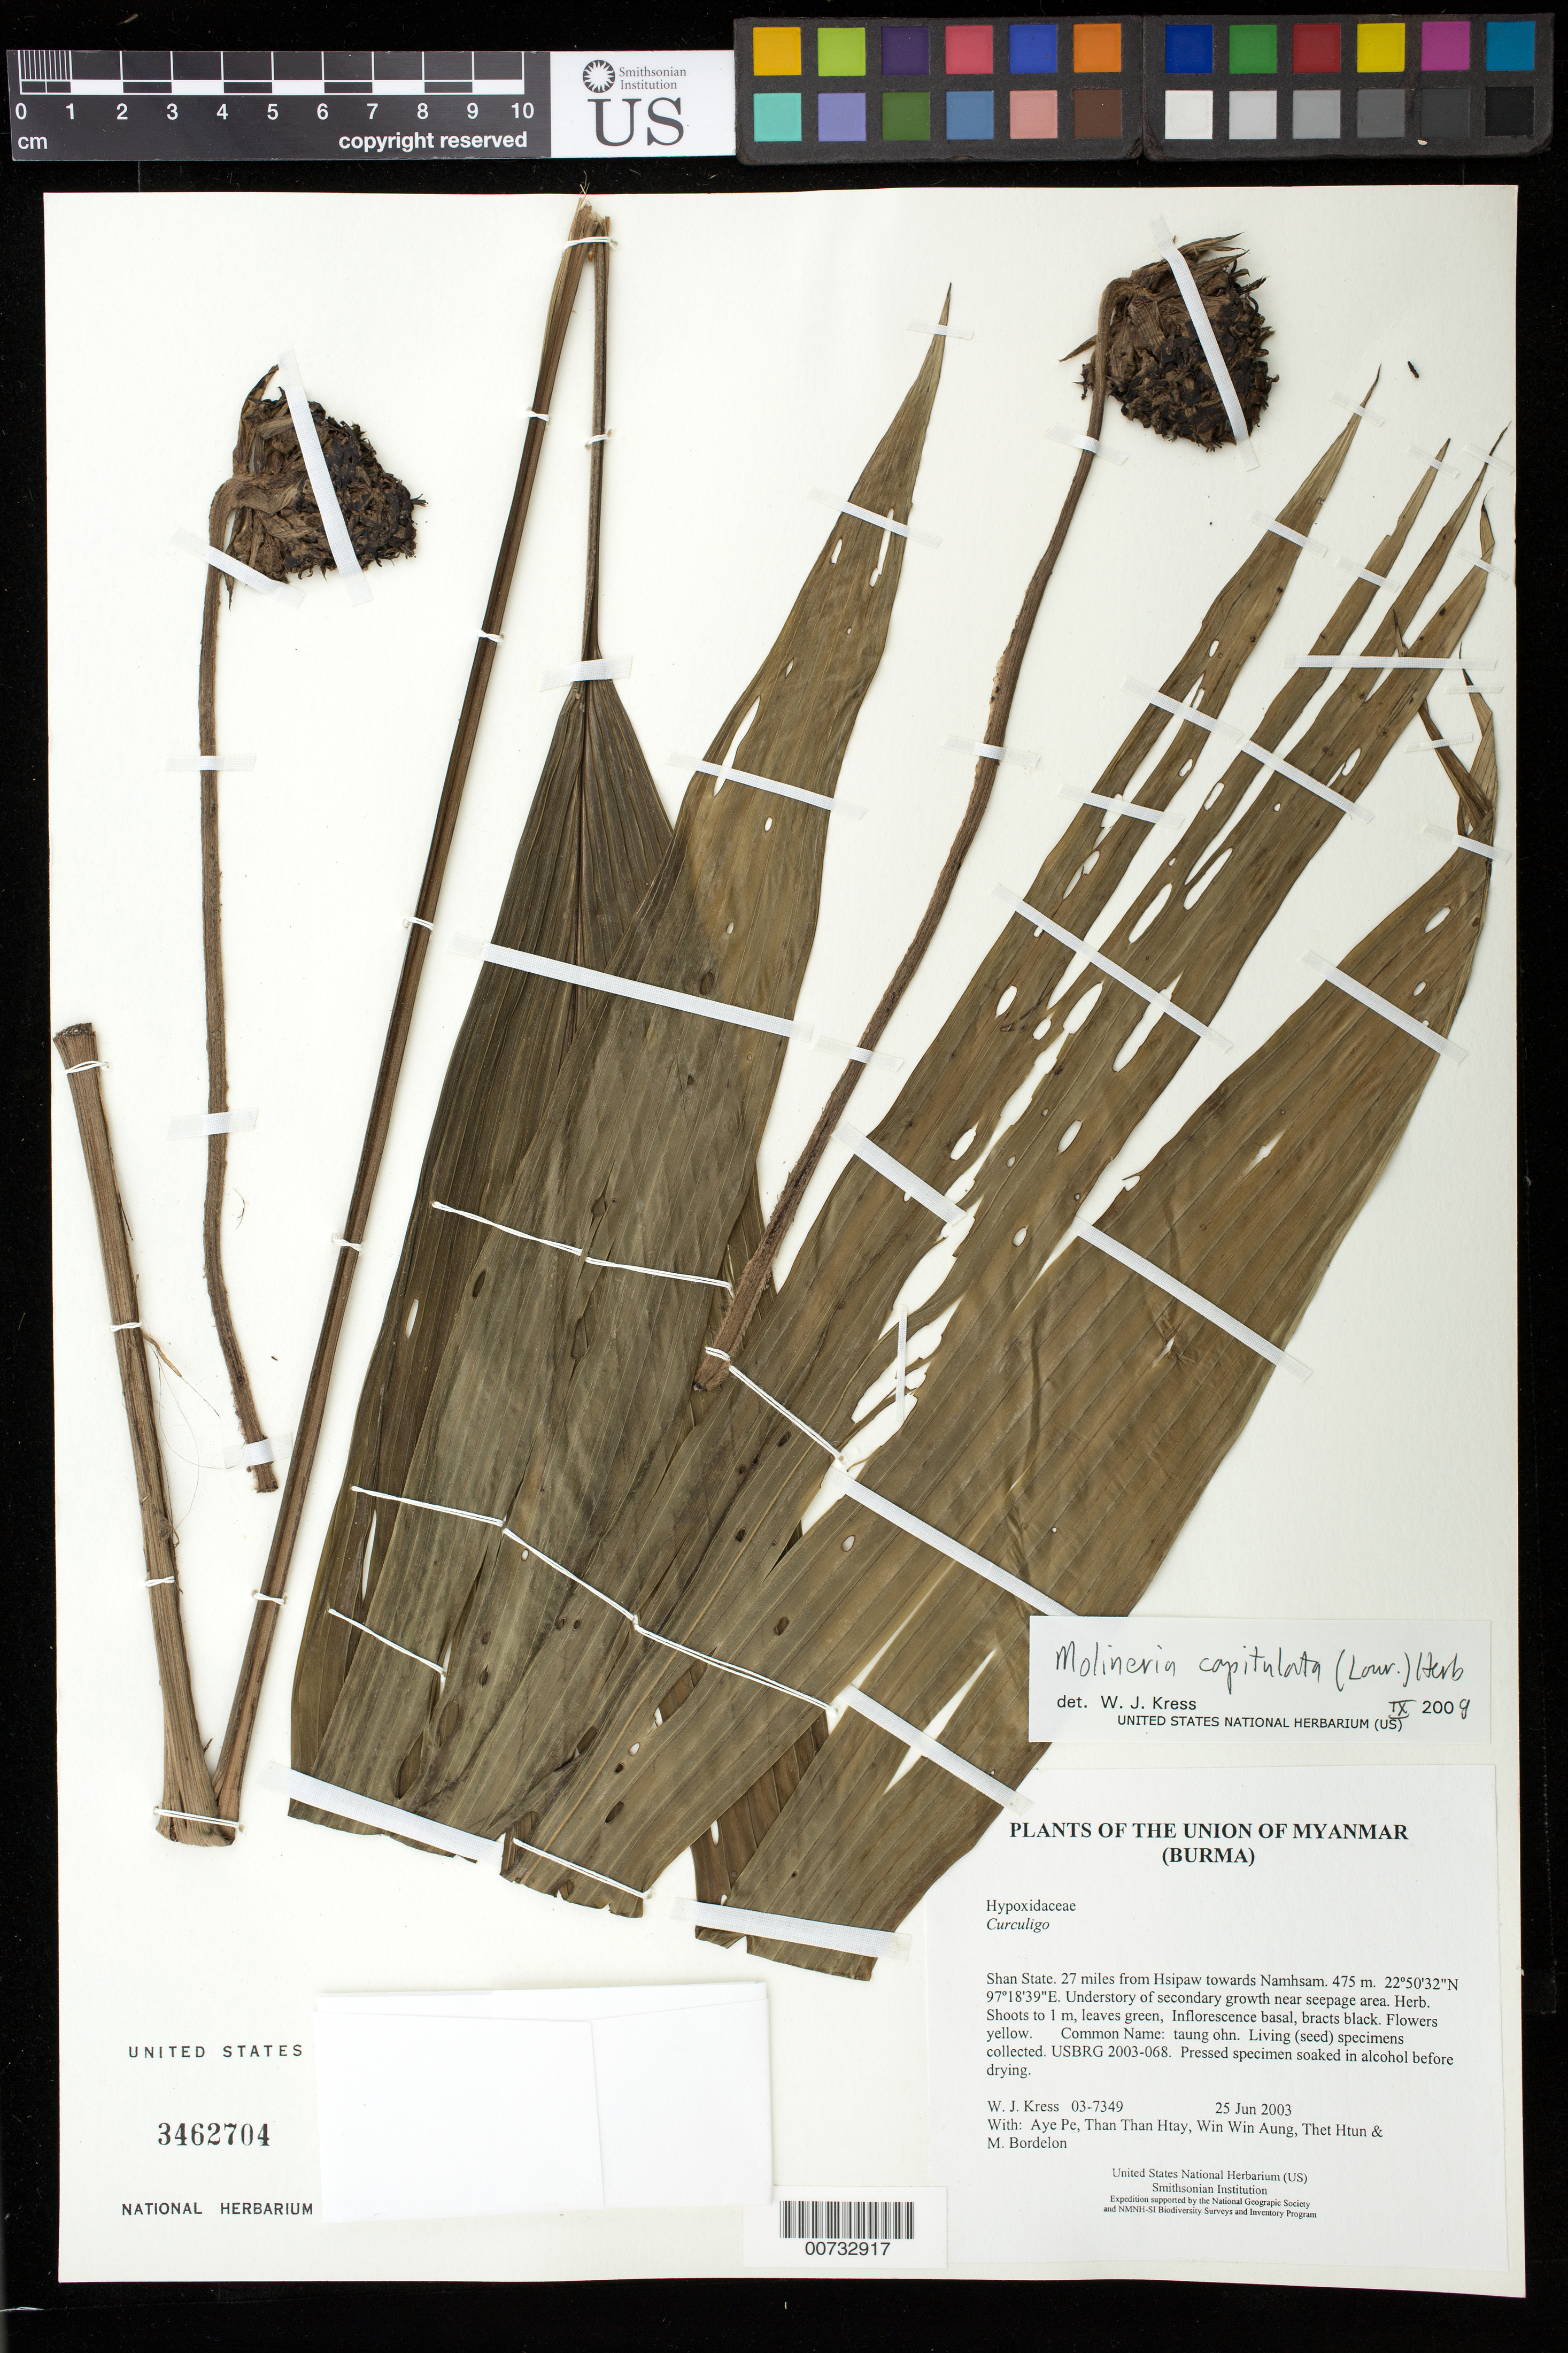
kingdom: Plantae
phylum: Tracheophyta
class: Liliopsida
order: Asparagales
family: Hypoxidaceae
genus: Molineria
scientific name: Molineria capitulata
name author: (Lour.) Herb.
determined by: Kress, W. J., (US), Smithsonian Institution - National Museum of Natural History (UNITED STATES)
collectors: W. J. Kress, Aye Pe, Than Than Htay, Win Win Aung, Thet Htun & M. Bordelon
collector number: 03-7349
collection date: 2003-06-25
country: Myanmar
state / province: Shan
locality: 27 miles from Hsipaw towards Namhsam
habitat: Understory of secondary growth near seepage area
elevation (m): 475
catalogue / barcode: US 3462704